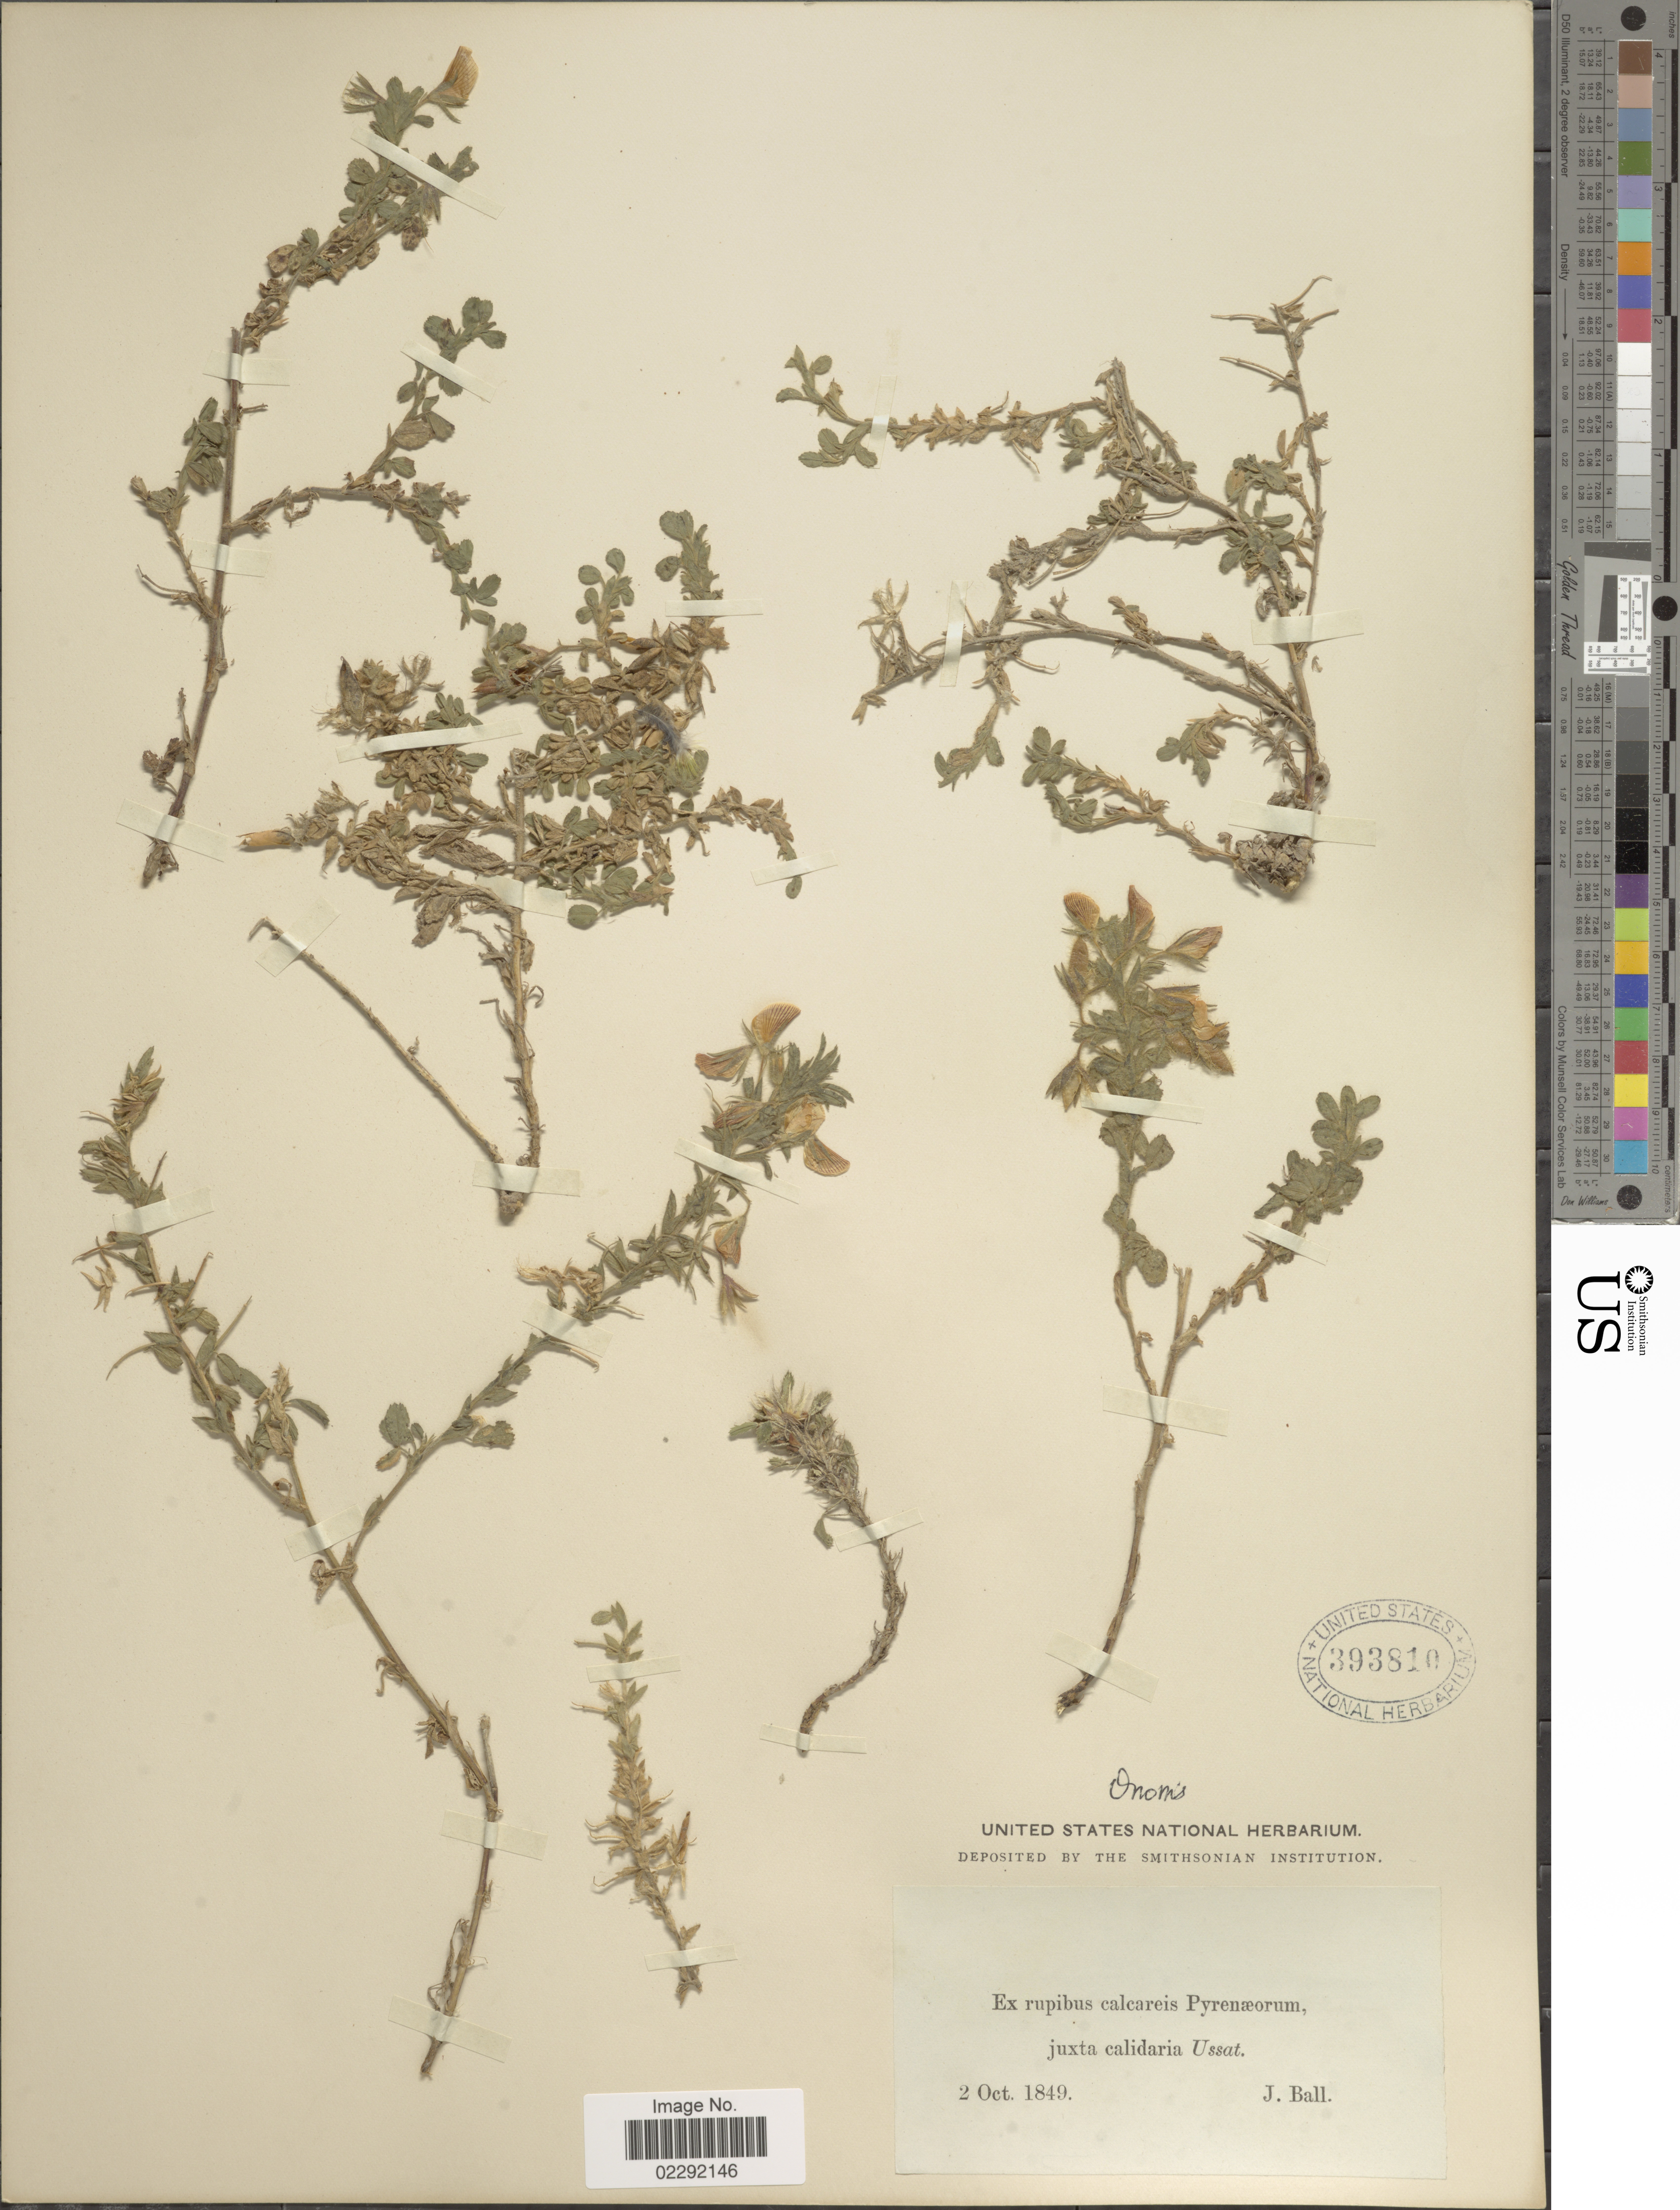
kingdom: Plantae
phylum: Tracheophyta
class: Magnoliopsida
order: Fabales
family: Fabaceae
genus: Ononis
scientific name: Ononis sp.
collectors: J. Ball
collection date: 1849-10-02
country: France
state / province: Occitanie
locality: Rupibus calcareis Pyrenaeorum, juxta calidaria Ussat.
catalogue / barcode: US 393810